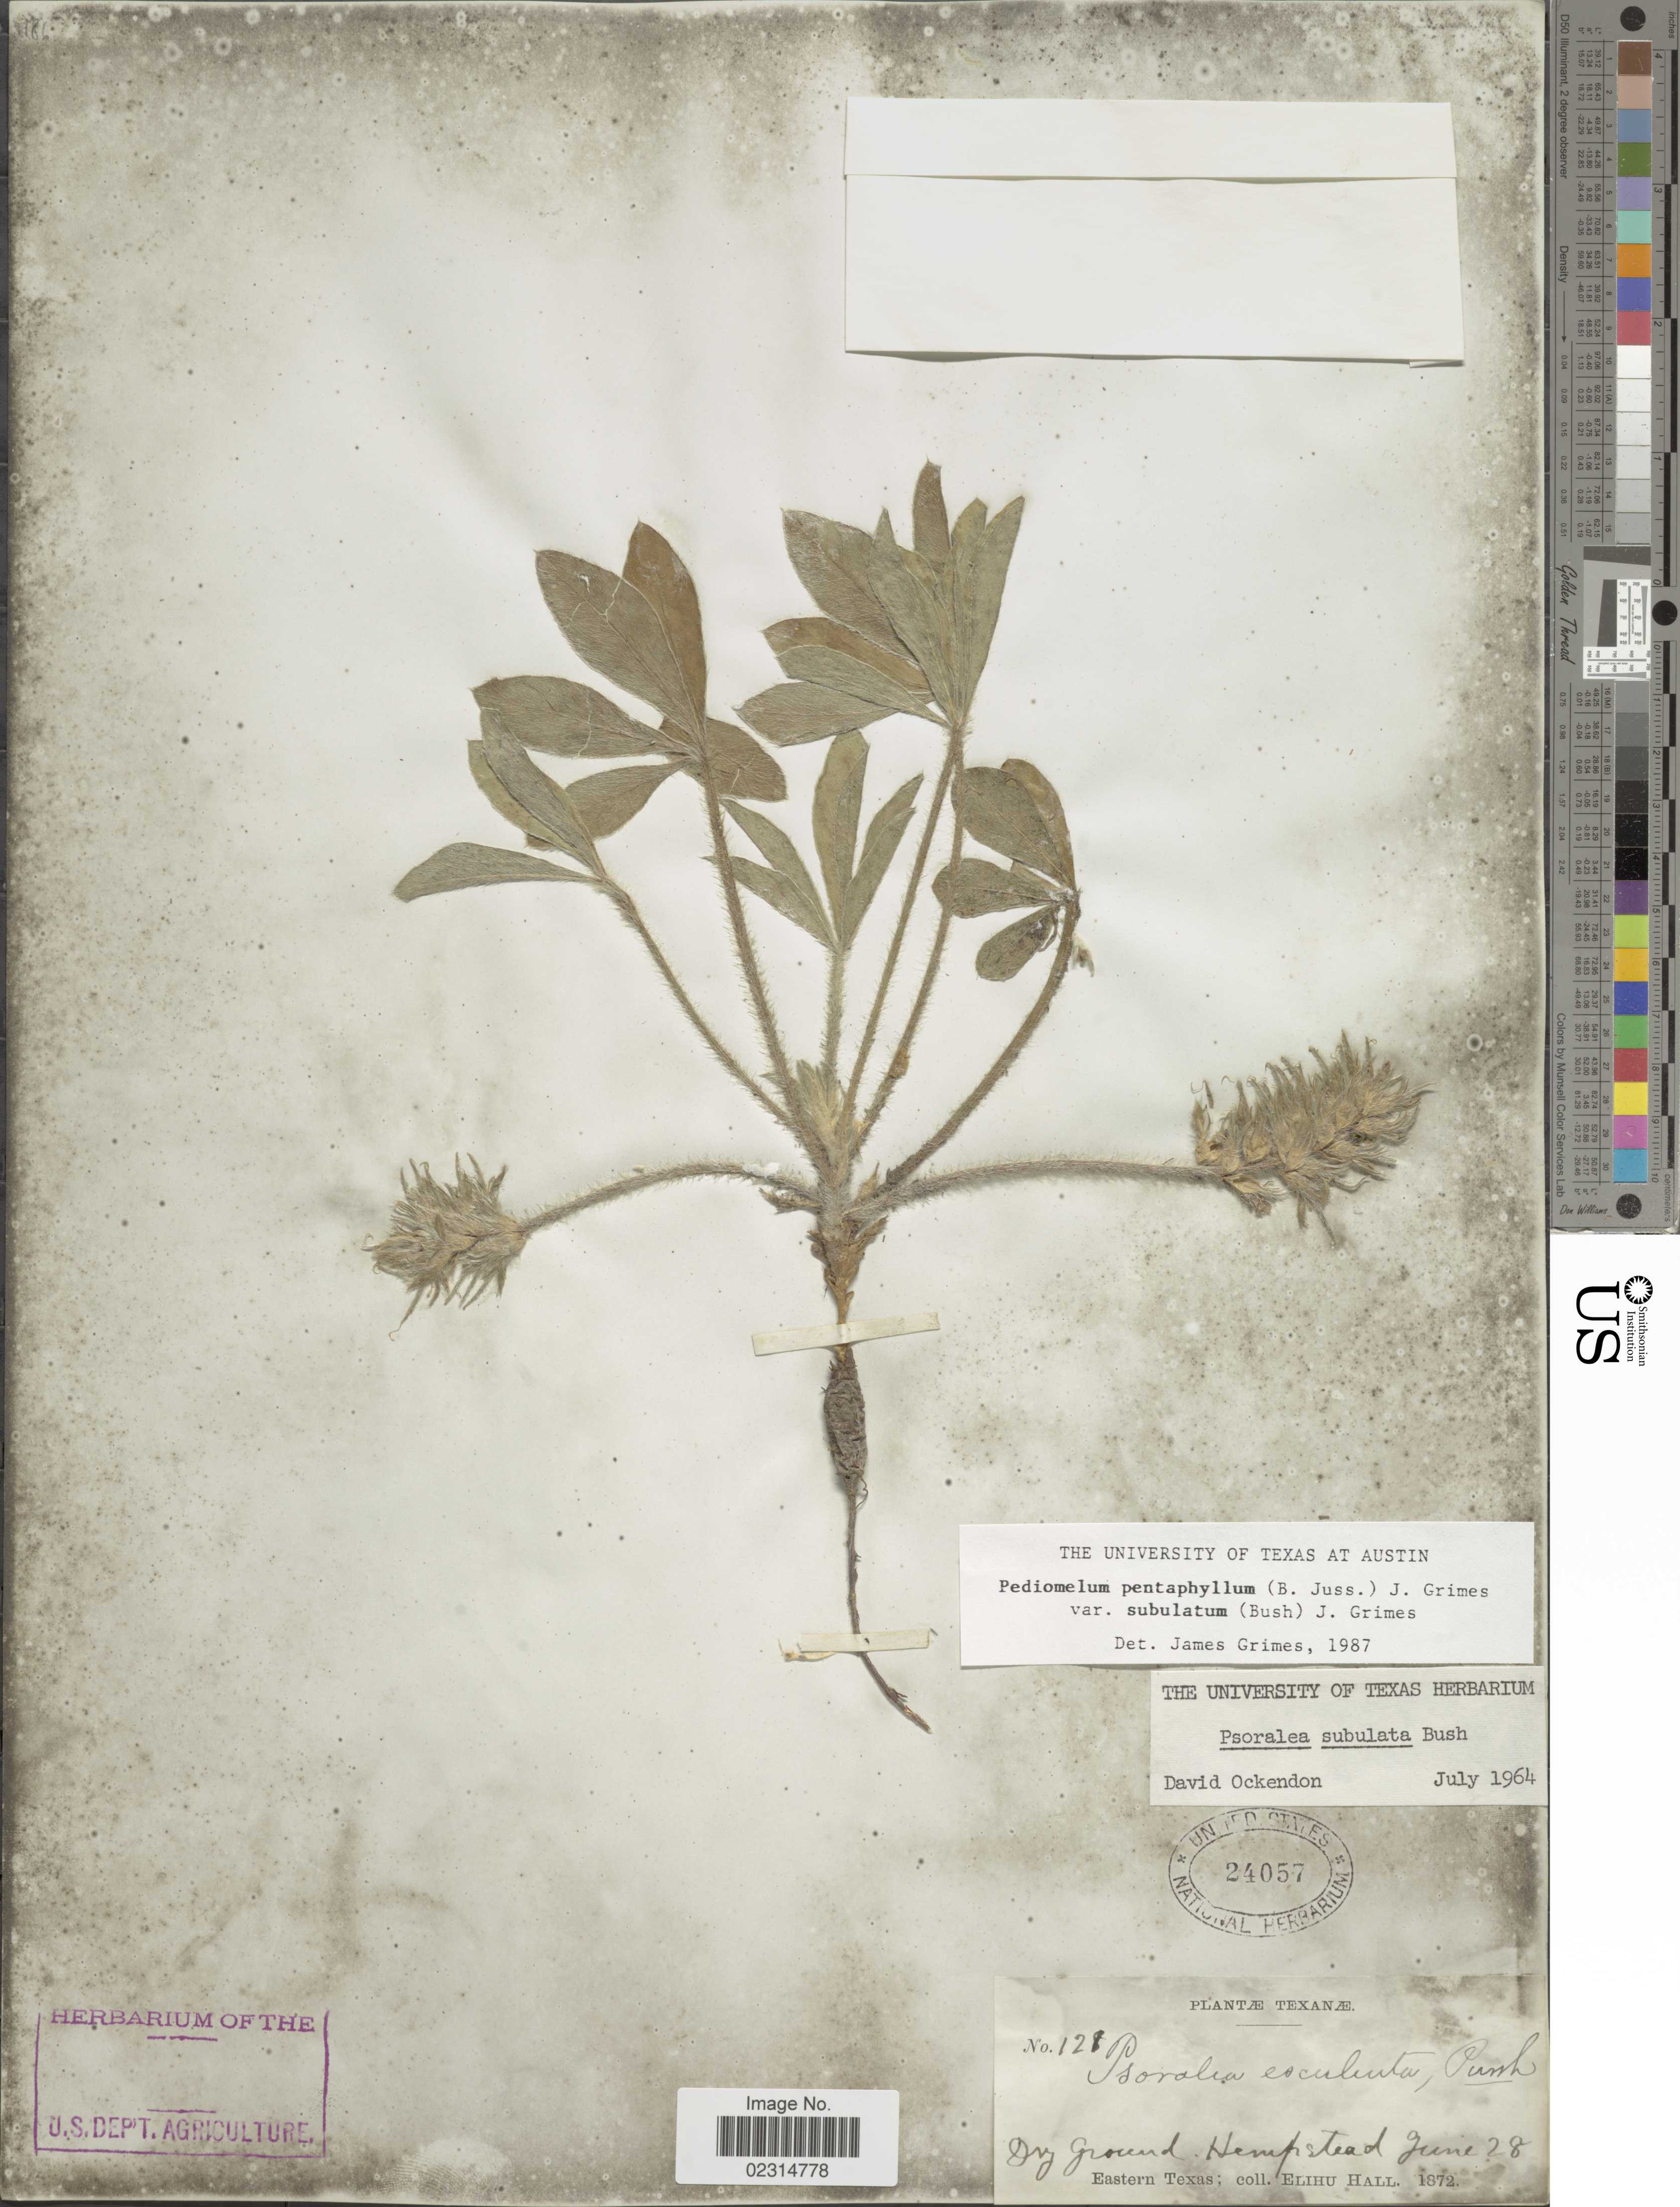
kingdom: Plantae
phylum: Tracheophyta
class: Magnoliopsida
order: Fabales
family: Fabaceae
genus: Pediomelum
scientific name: Pediomelum hypogaeum var. subulatum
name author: (Bush) J.W. Grimes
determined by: Egan, Ashley N., (US), Smithsonian Institution - National Museum of Natural History (UNITED STATES)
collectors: E. Hall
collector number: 121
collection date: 1872-06-28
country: United States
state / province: Texas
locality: Dry ground, Hempstead, Eastern Texas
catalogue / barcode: US 24057